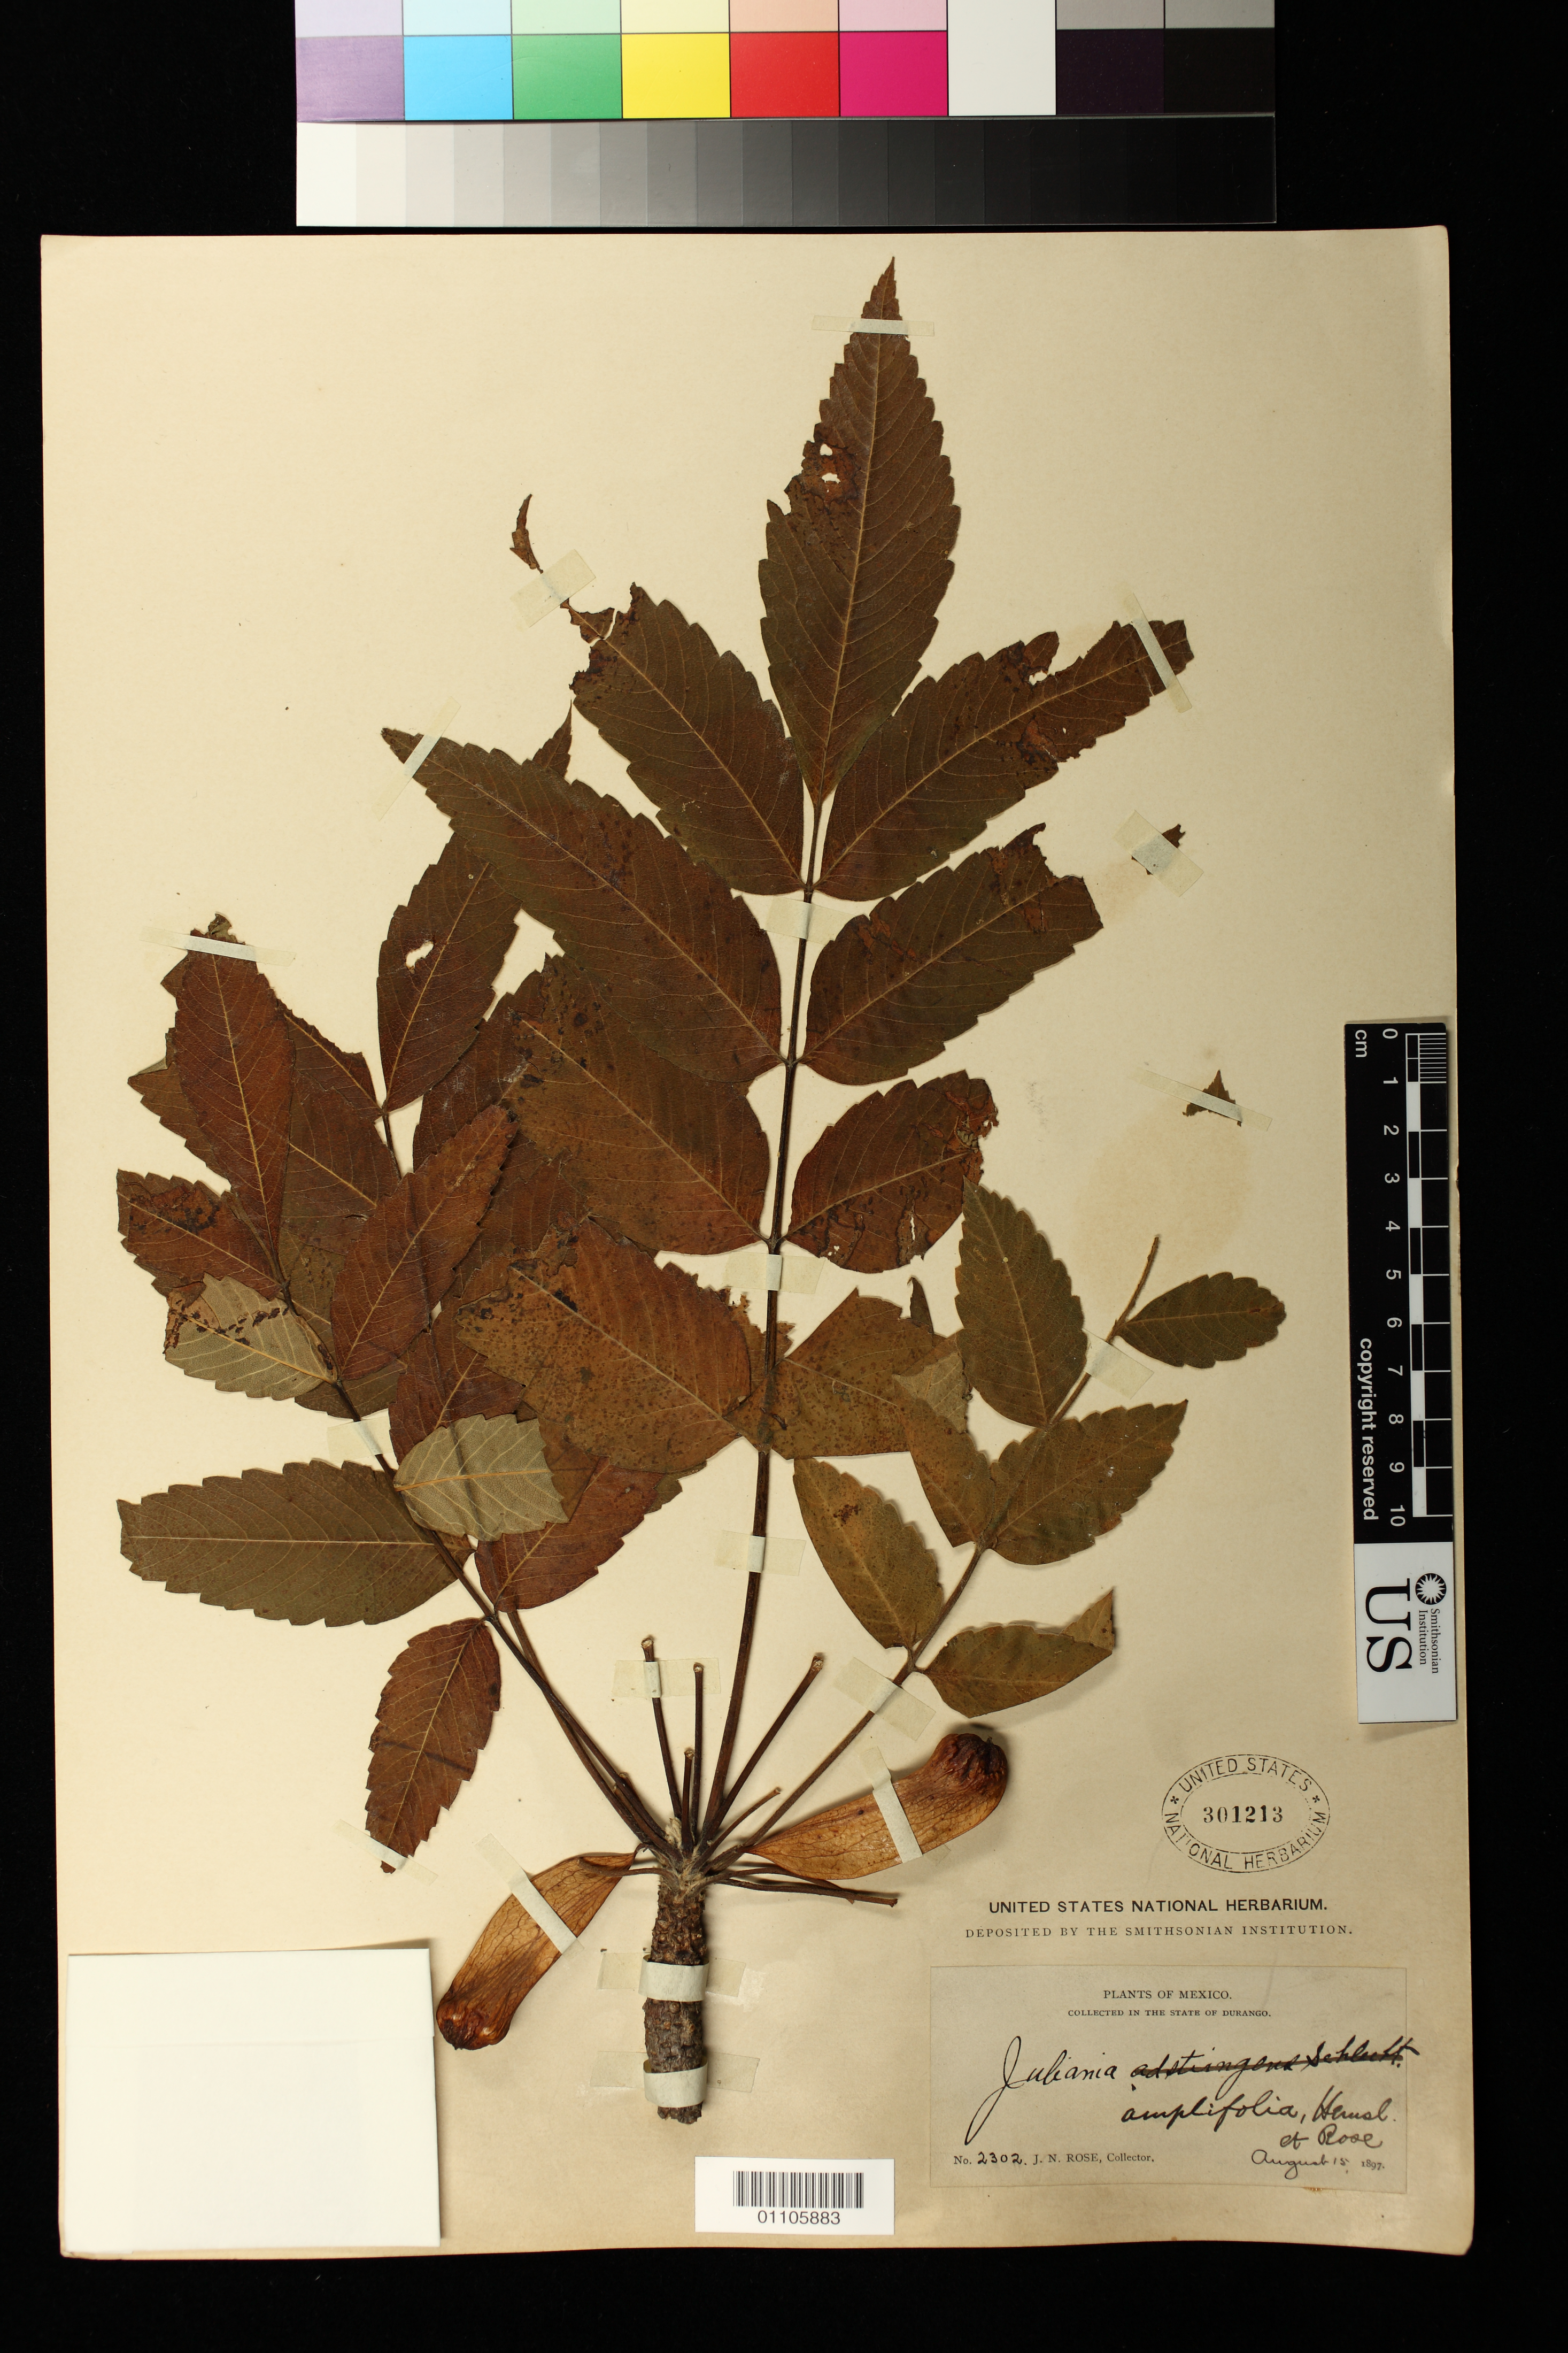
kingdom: Plantae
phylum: Tracheophyta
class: Magnoliopsida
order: Sapindales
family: Anacardiaceae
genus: Juliania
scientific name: Juliania amplifolia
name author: Hemsl. & Rose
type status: Syntype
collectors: J. N. Rose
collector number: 2302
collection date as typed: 15 Aug 1897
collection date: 1897-08-15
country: Mexico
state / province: Durango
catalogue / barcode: US 301213